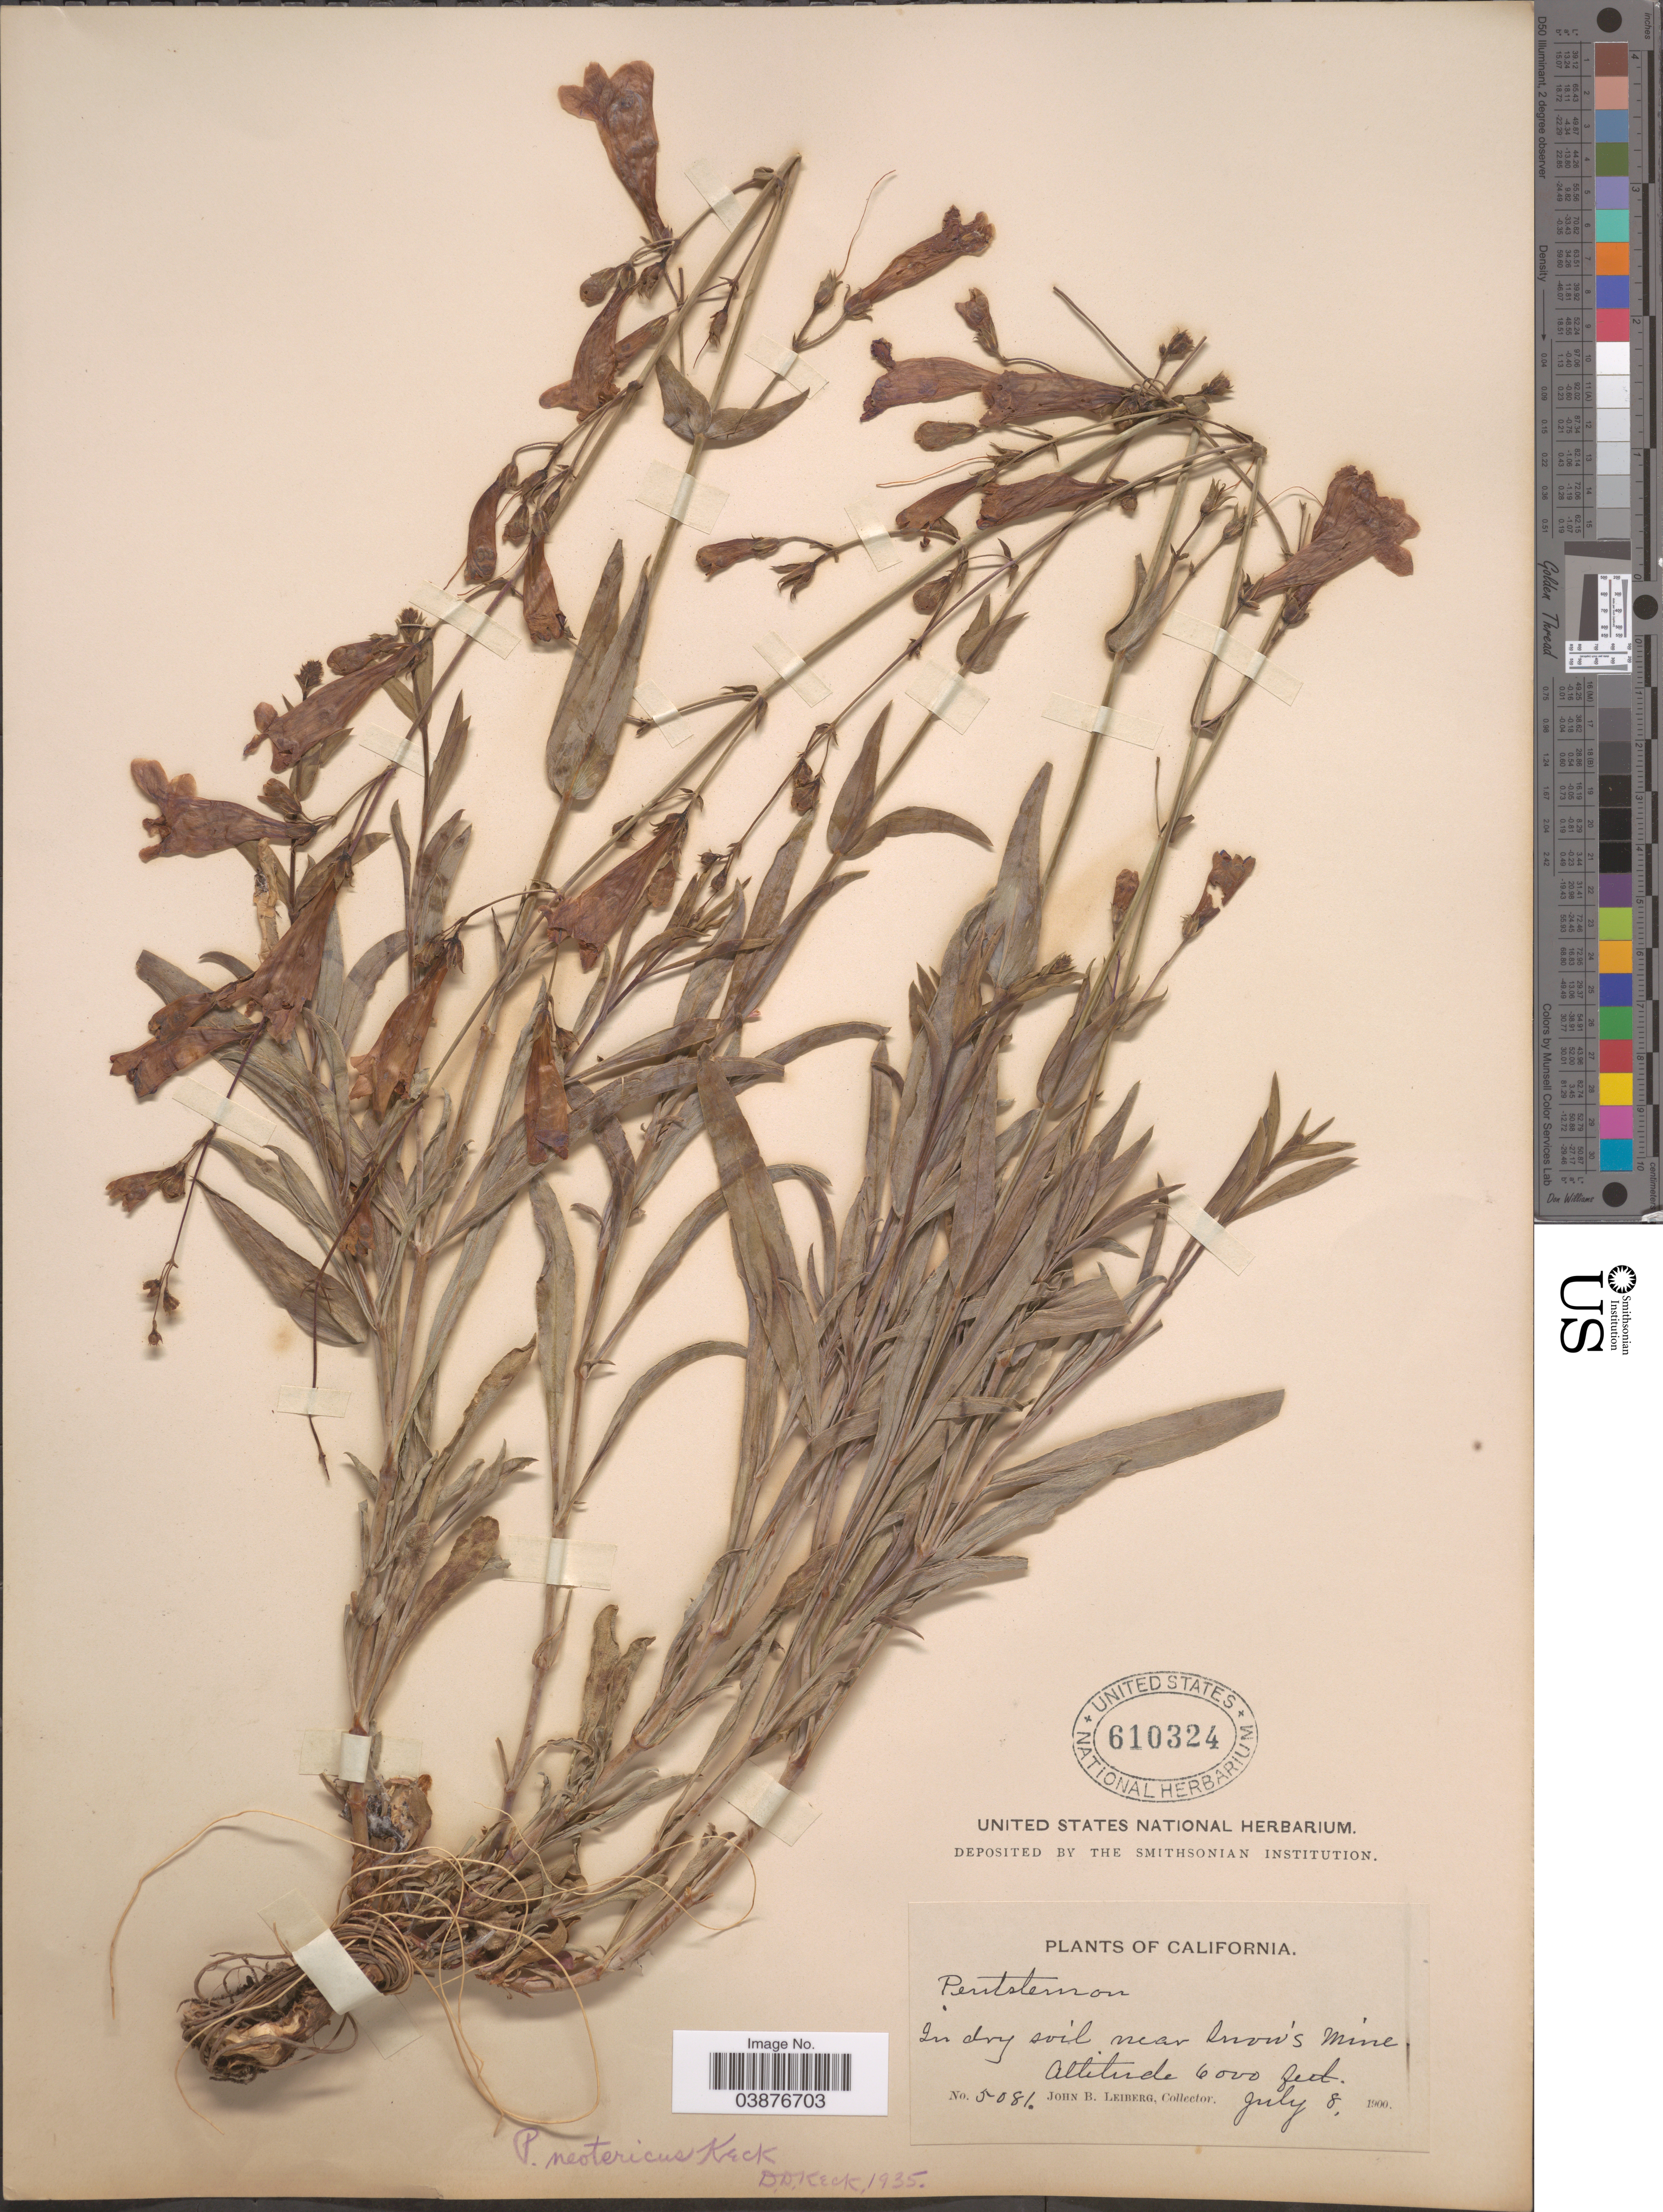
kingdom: Plantae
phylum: Tracheophyta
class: Magnoliopsida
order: Lamiales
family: Plantaginaceae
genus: Penstemon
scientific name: Penstemon neotericus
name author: D.D. Keck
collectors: J. B. Leiberg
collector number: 5081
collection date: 1900-07-08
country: United States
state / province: California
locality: Near Snow's Mine.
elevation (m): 1829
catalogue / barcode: US 610324